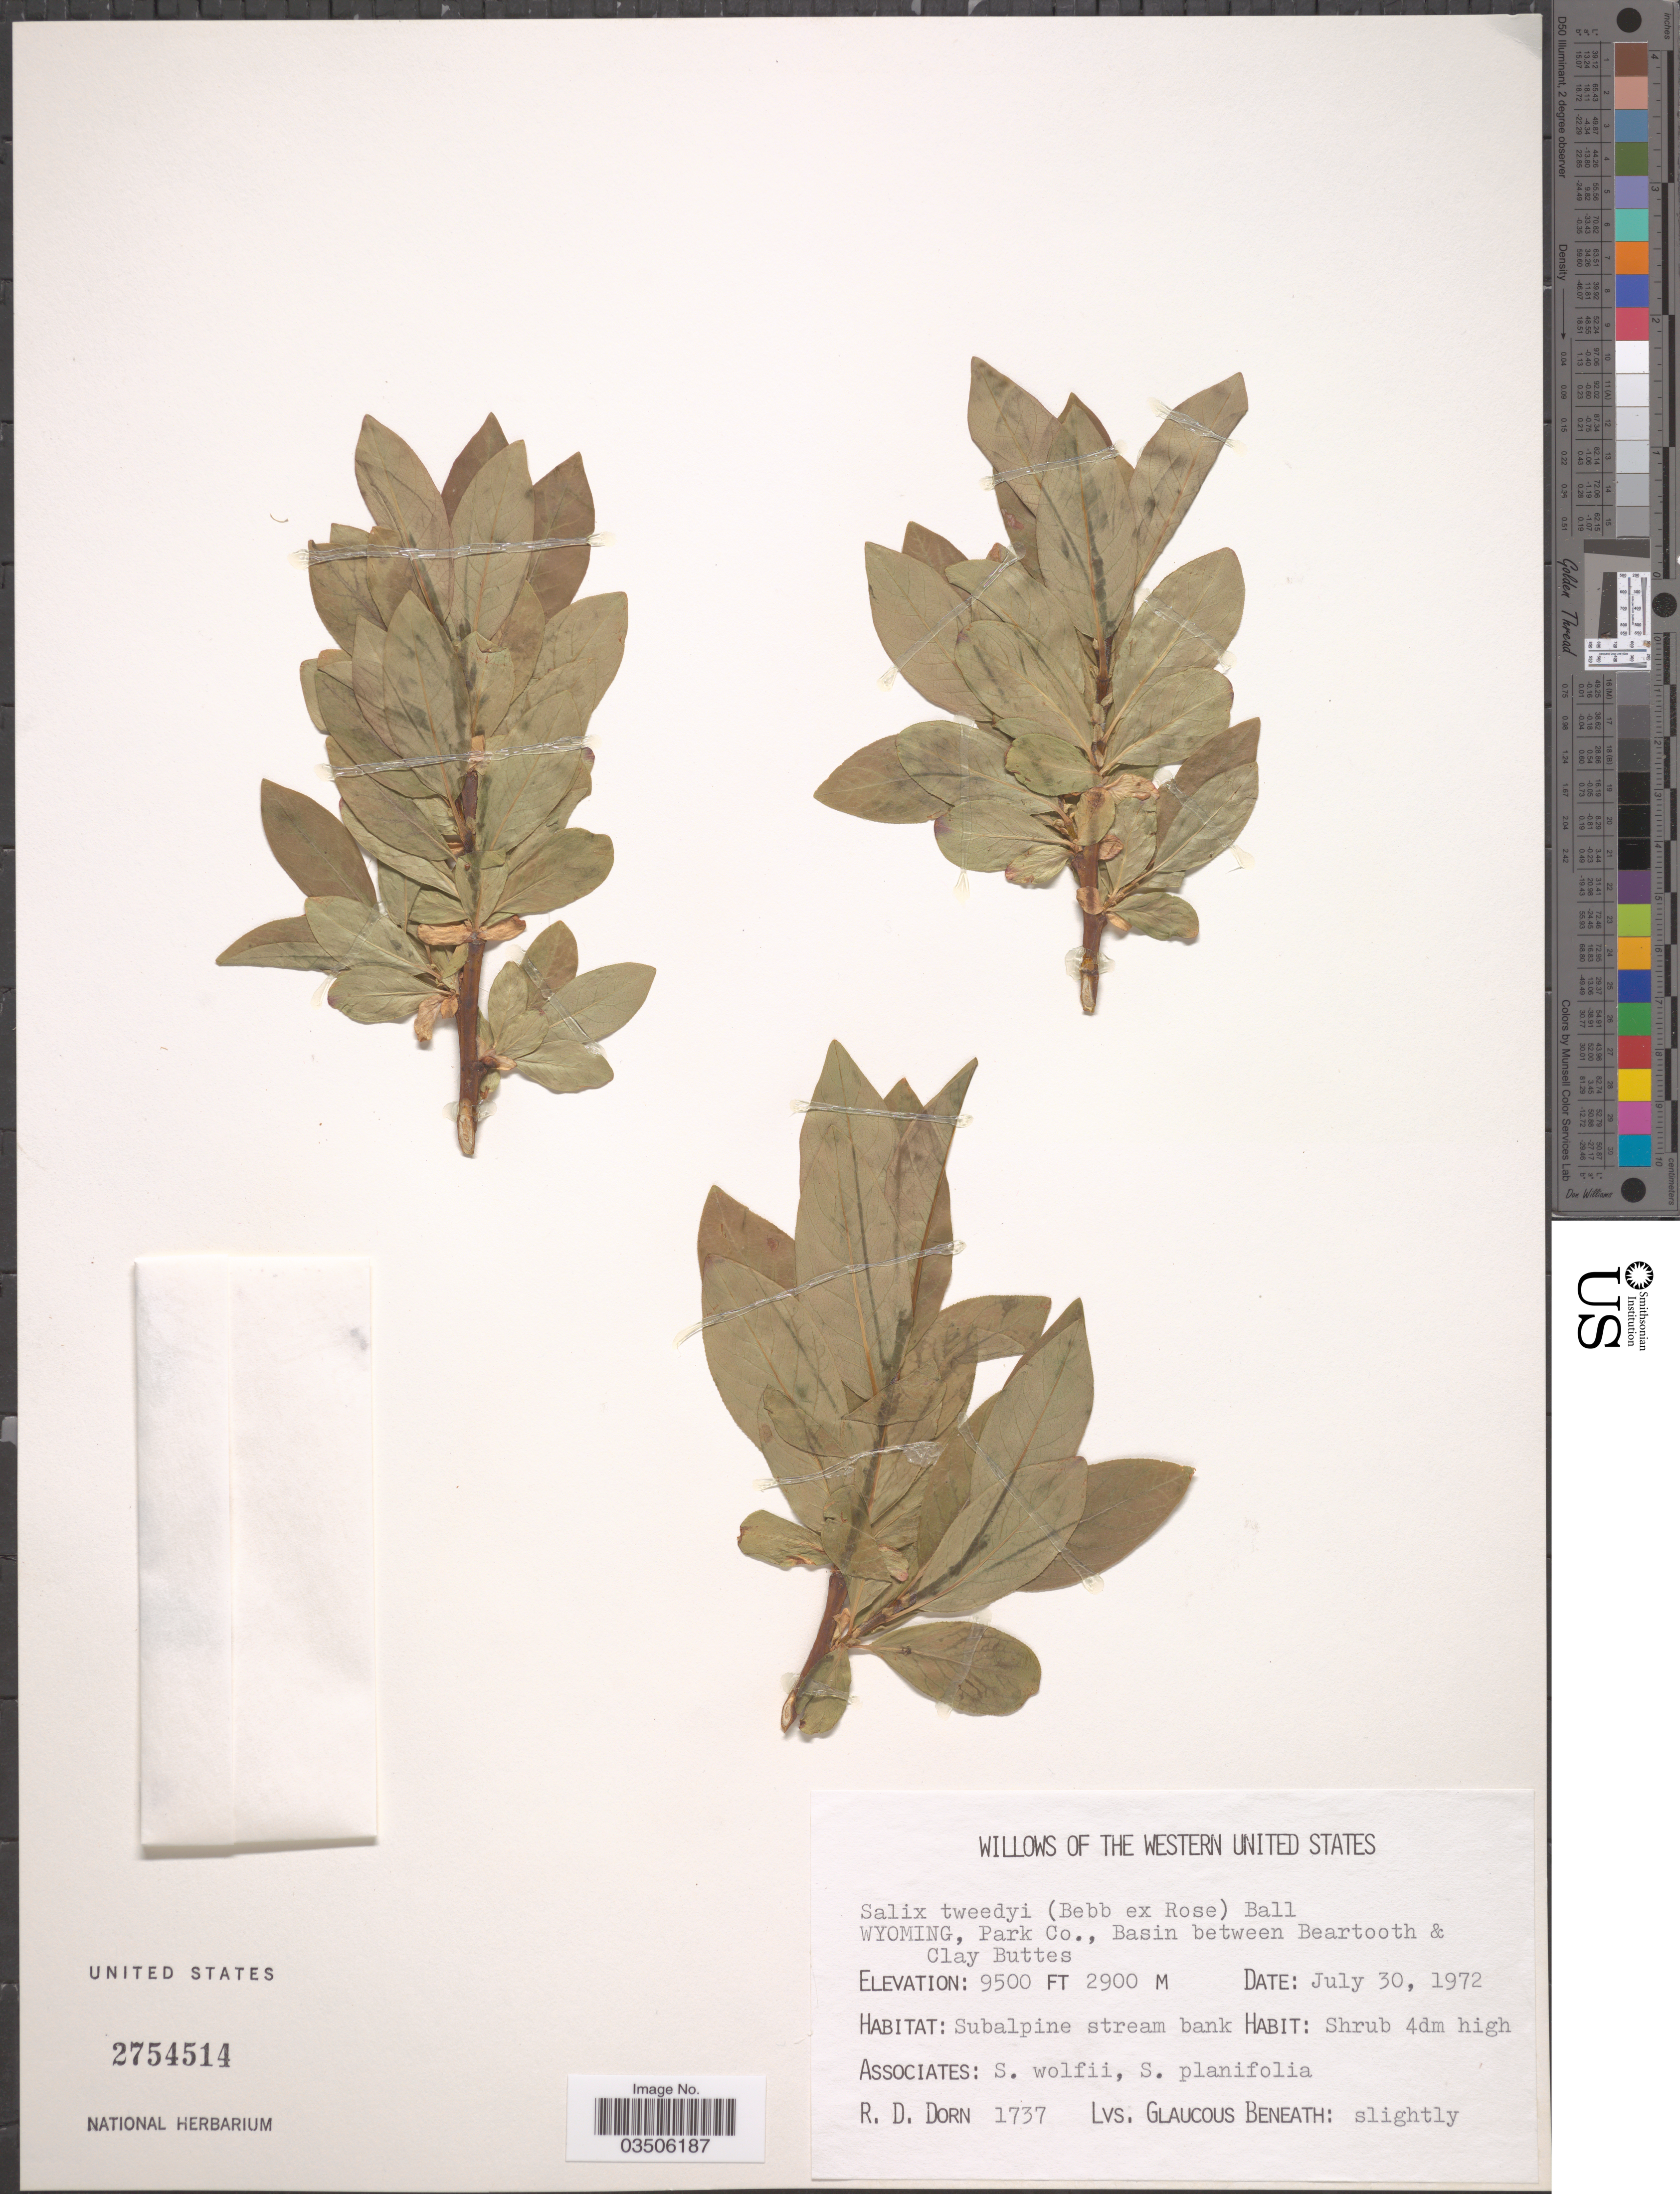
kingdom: Plantae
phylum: Tracheophyta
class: Magnoliopsida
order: Malpighiales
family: Salicaceae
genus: Salix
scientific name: Salix tweedyi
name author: (Bebb) C.R. Ball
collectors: R. D. Dorn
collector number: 1737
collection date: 1972-07-30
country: United States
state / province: Wyoming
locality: Western United States. Park Co., Basin between Beartooth & Clay Buttes.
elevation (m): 2896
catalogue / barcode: US 2754514